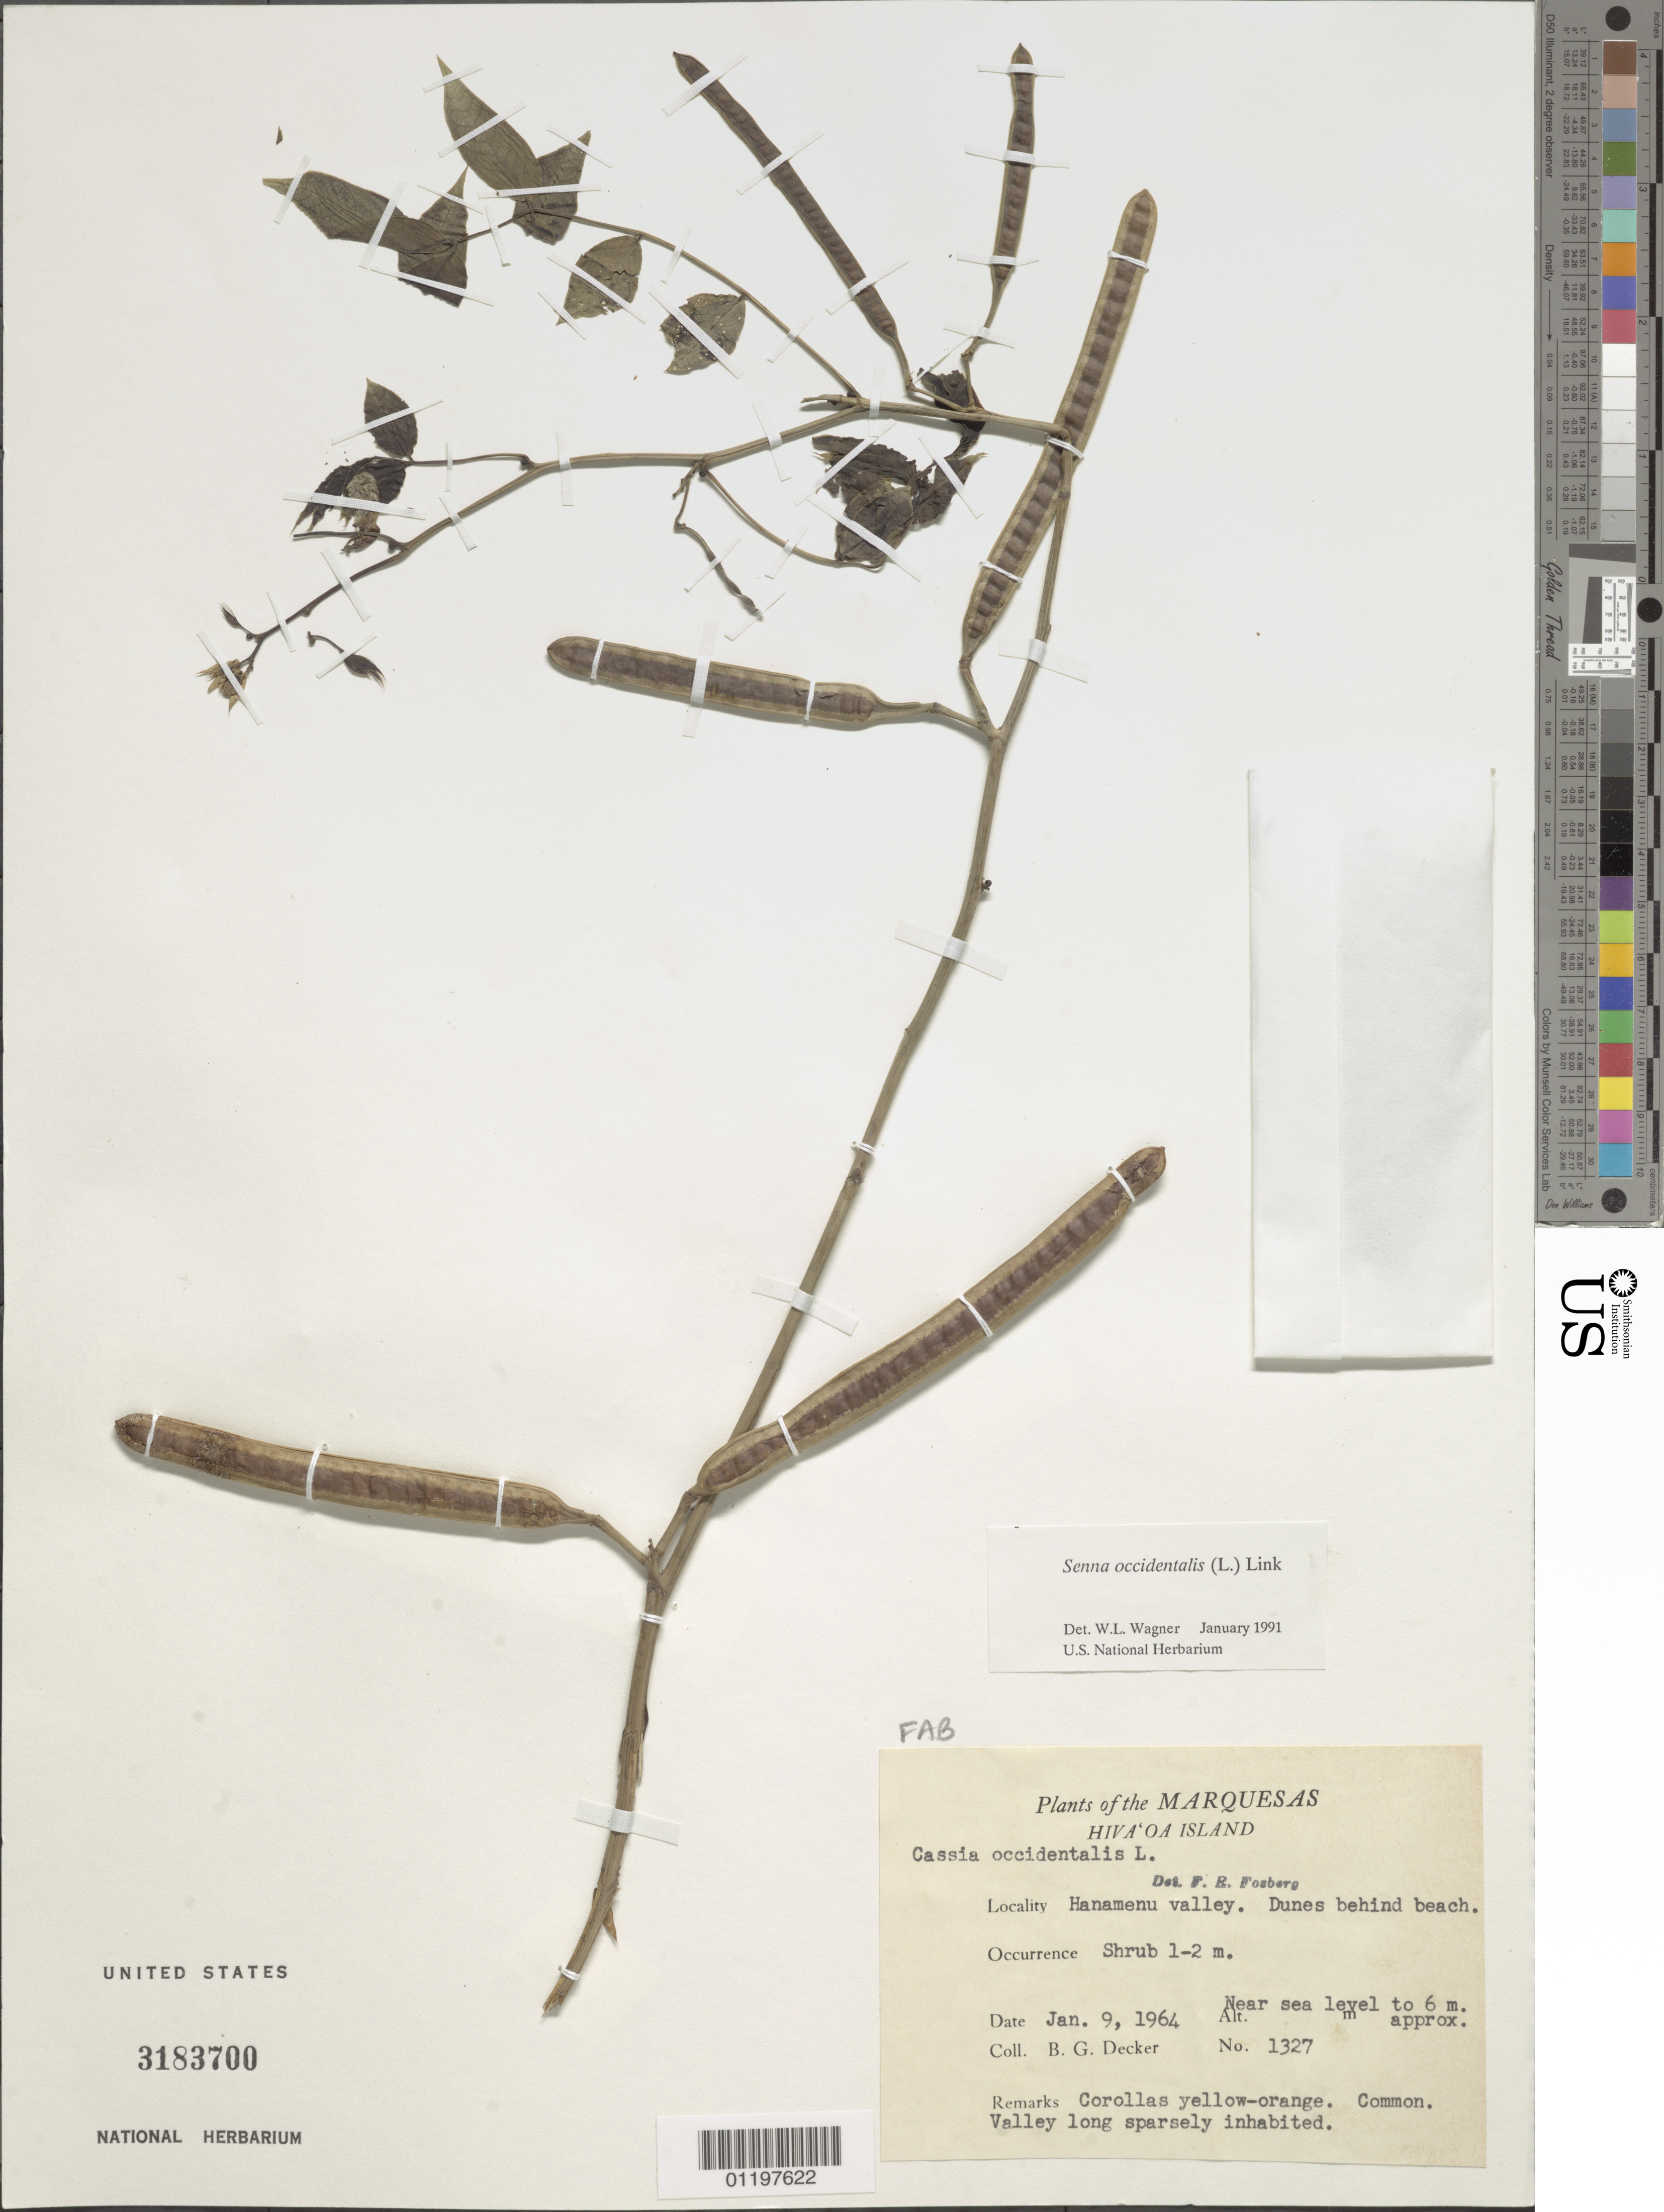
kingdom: Plantae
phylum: Tracheophyta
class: Magnoliopsida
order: Fabales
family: Fabaceae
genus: Senna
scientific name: Senna occidentalis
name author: (L.) Link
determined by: Wagner, W. L., (BOT), Smithsonian Institution - National Museum of Natural History (UNITED STATES)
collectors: B. G. Decker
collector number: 1327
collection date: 1964-01-09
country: French Polynesia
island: Hiva Oa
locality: Hanamenu Valley, dunes behind beach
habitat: Common. Valley long sparsely inhabited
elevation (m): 0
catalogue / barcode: US 3183700